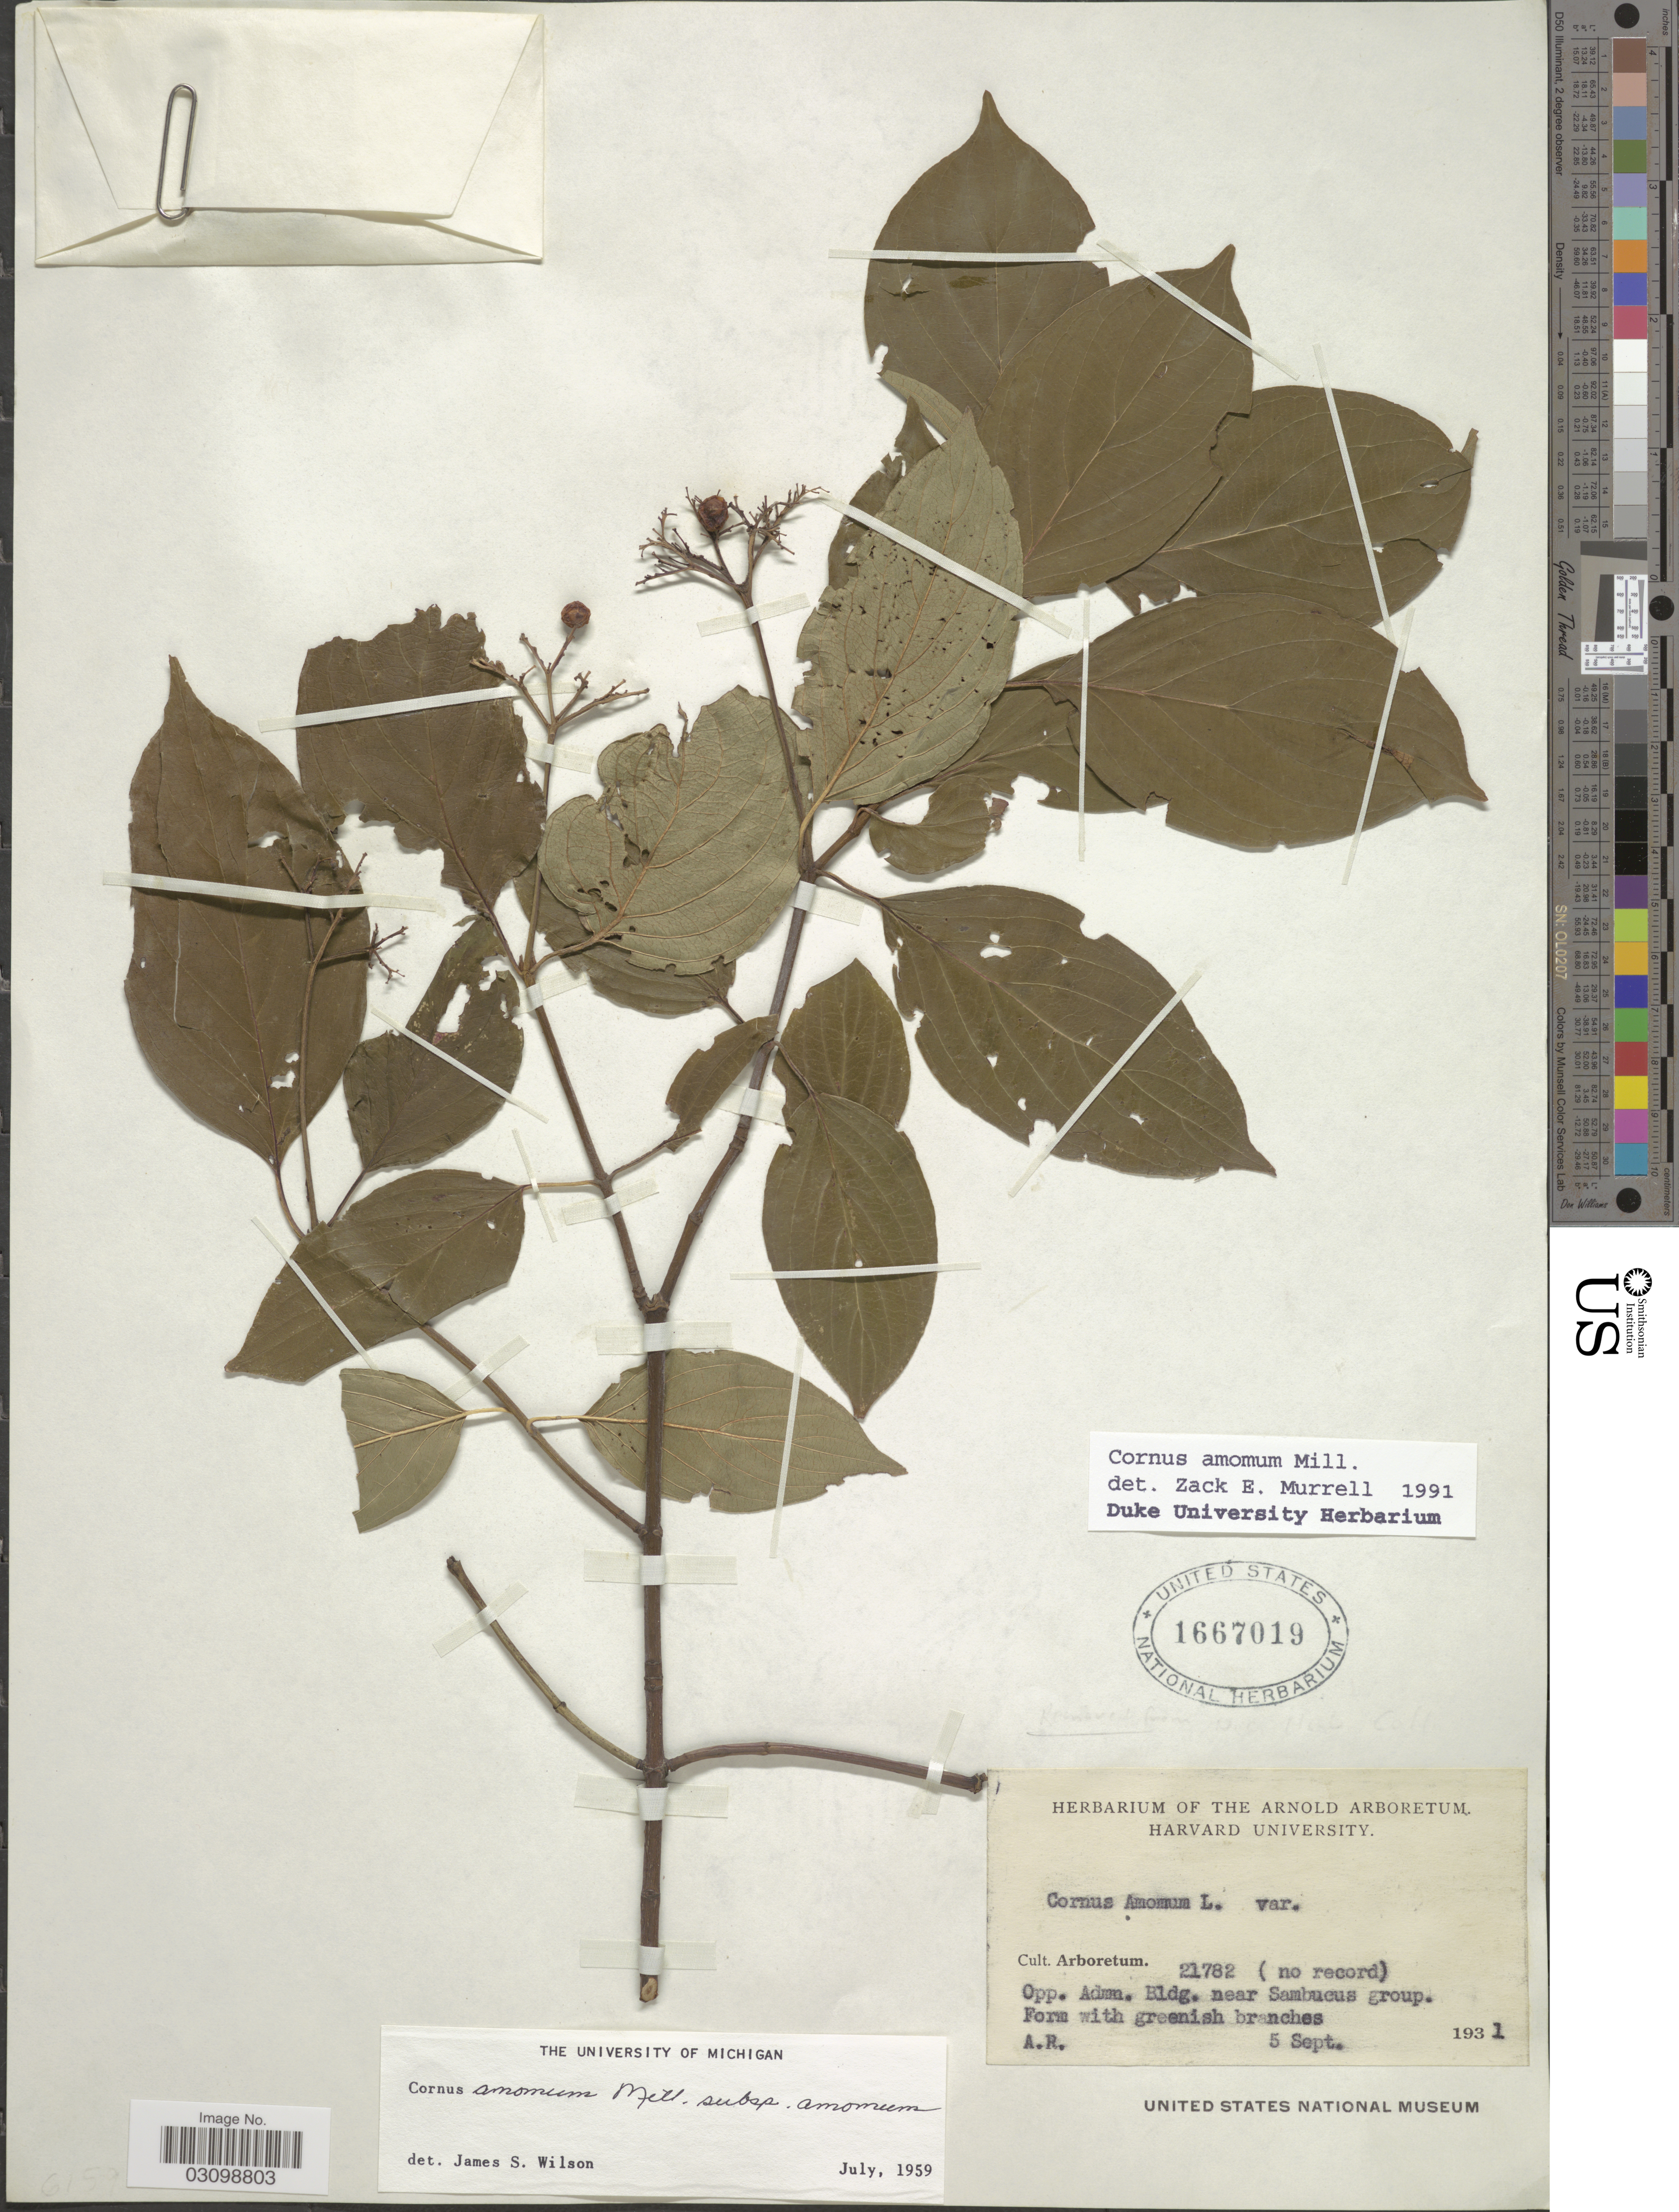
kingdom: Plantae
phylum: Tracheophyta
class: Magnoliopsida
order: Cornales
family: Cornaceae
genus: Cornus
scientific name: Cornus amomum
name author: Mill.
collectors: A. R.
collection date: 1931-09-05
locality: Arboretum. Opp. Amn. Bldg. near Sambucus group.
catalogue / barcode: US 1667019